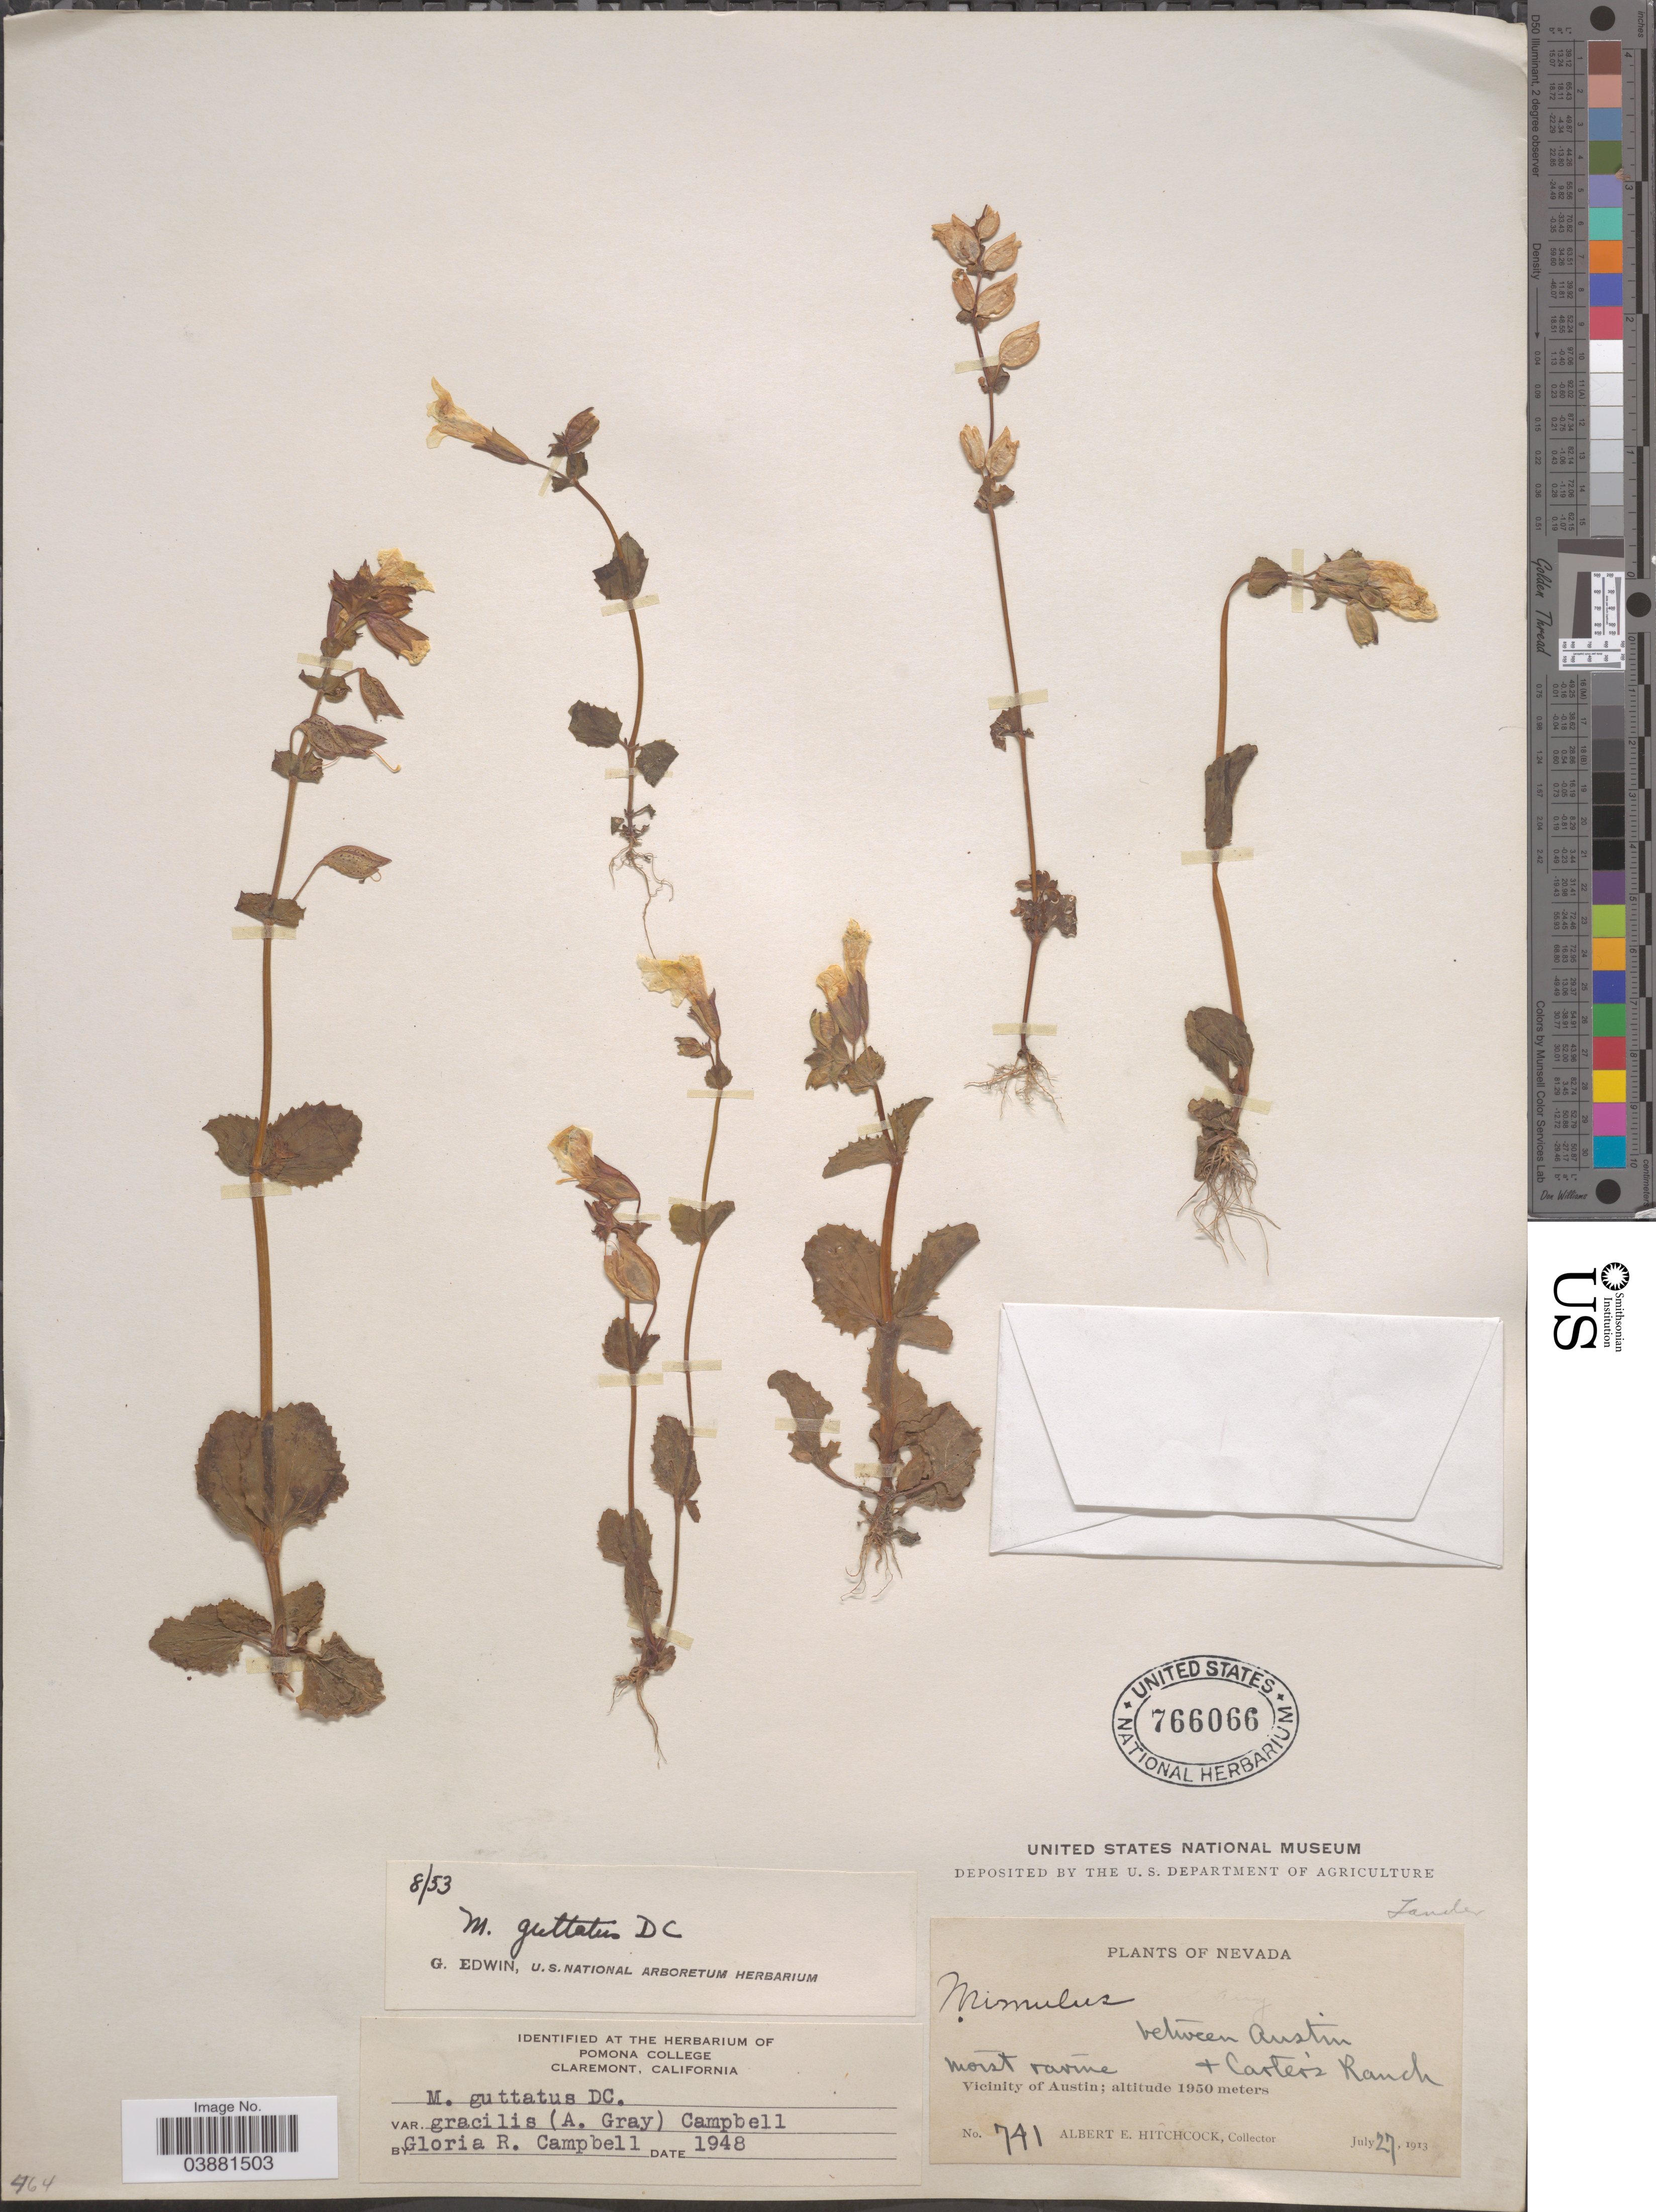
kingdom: Plantae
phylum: Tracheophyta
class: Magnoliopsida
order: Lamiales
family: Phrymaceae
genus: Mimulus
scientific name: Mimulus guttatus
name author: DC.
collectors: A. Hitchcock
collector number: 741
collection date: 1913-07-27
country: United States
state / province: Nevada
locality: Between Austin + Carter's Ranch. Vicinity of Austin.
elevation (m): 1950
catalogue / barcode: US 766066